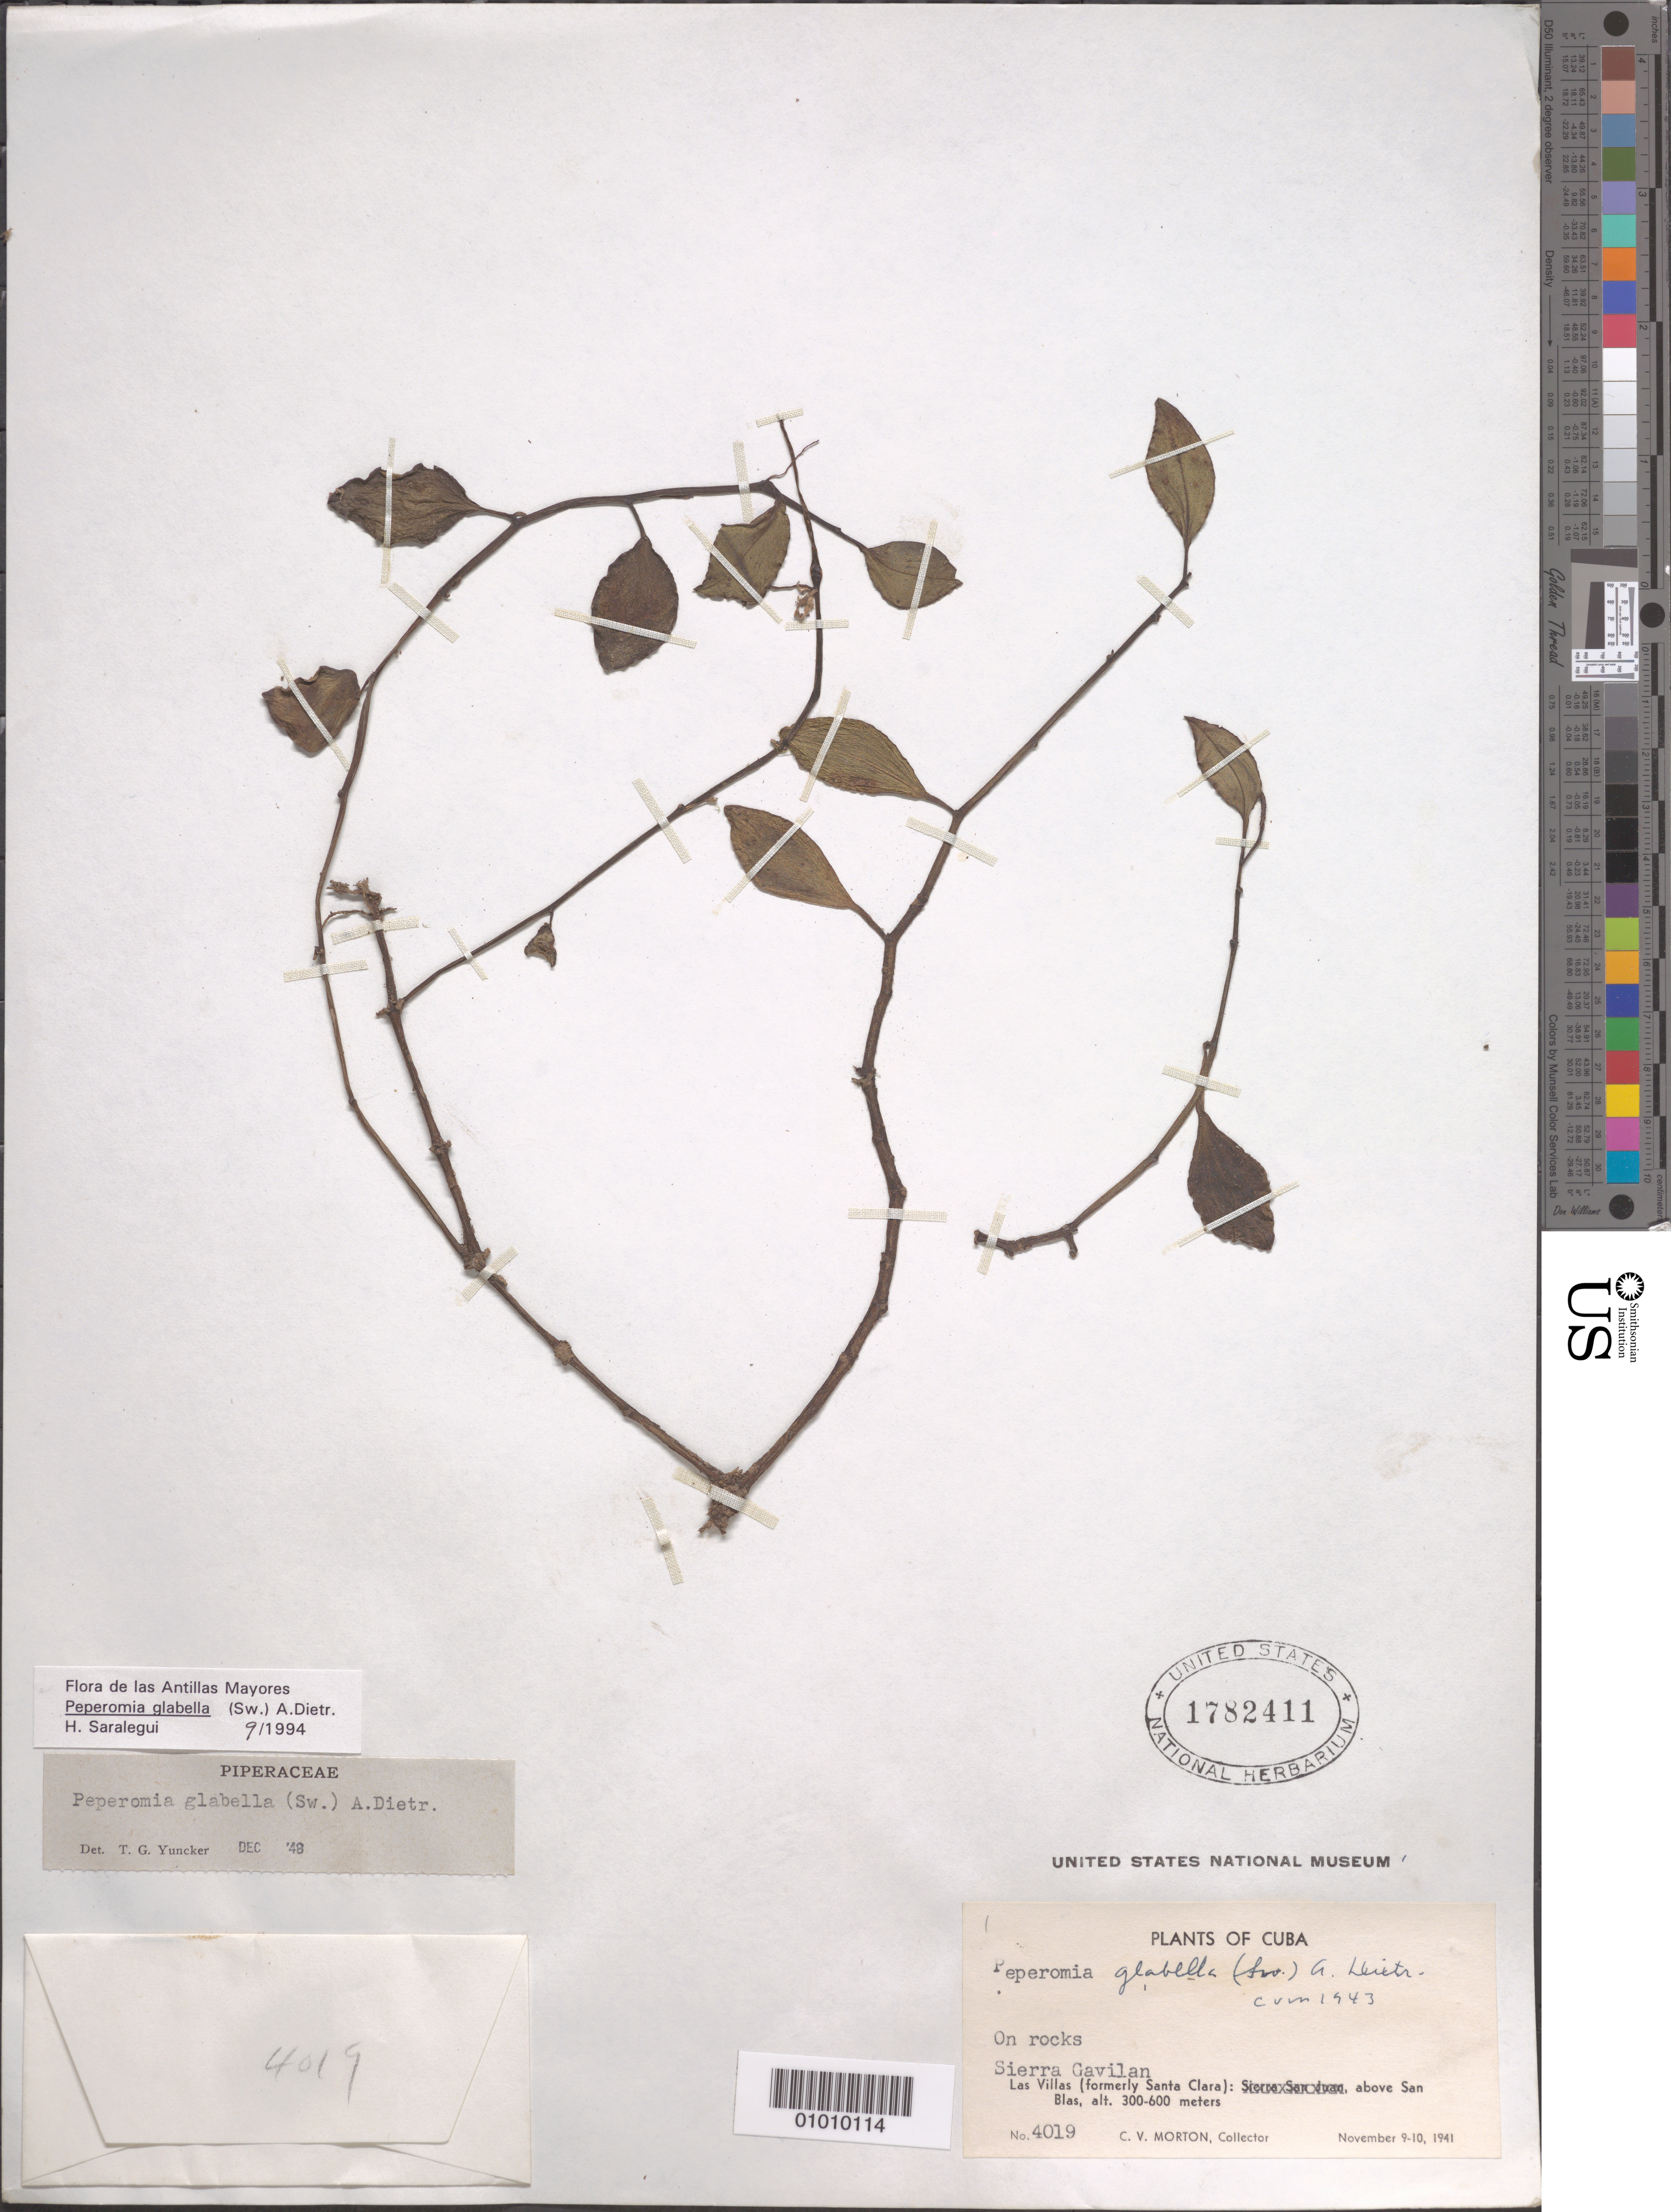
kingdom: Plantae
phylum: Tracheophyta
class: Magnoliopsida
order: Piperales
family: Piperaceae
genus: Peperomia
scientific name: Peperomia glabella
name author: (Sw.) A. Dietr.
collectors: C. V. Morton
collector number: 4019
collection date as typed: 09 Nov 1941 and 10 Nov 1941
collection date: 1941-11-09,1941-11-10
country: Cuba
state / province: Las Villas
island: Cuba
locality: On rocks in Sierra Cavilan, Las Villas (formerly Santa Clara) above San Blas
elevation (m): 300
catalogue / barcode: US 1782411